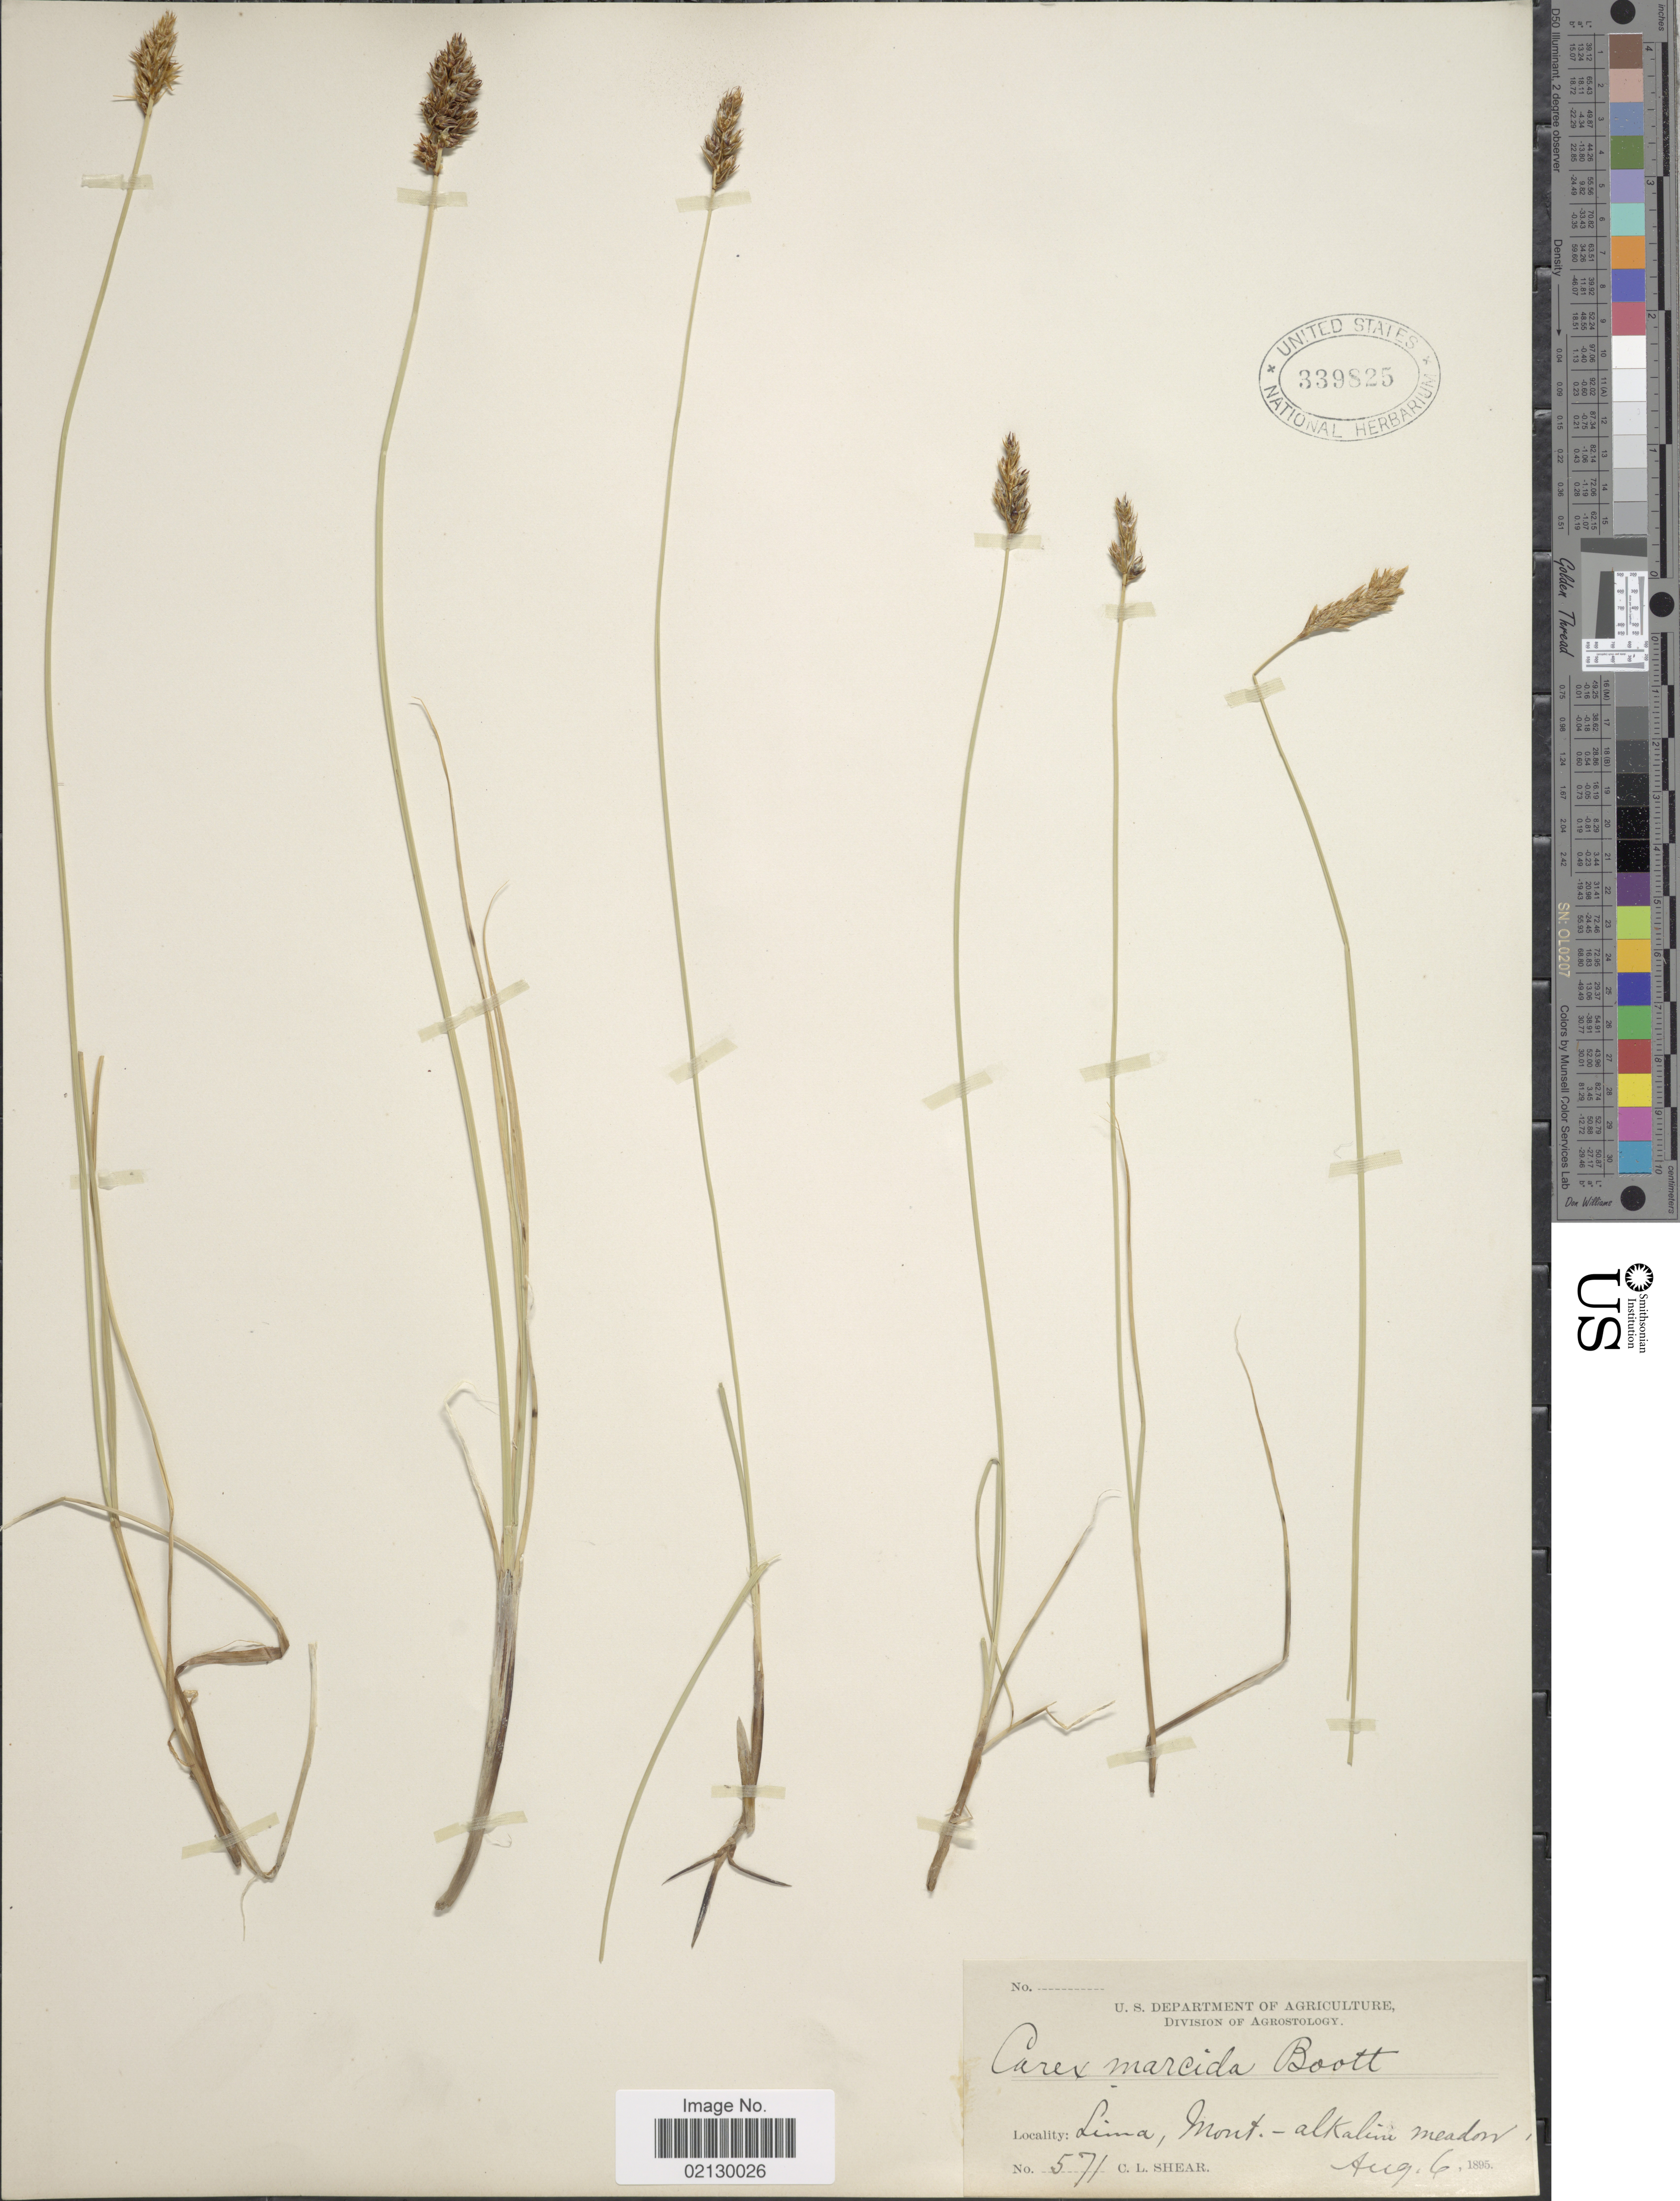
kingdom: Plantae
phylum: Tracheophyta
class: Liliopsida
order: Poales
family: Cyperaceae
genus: Carex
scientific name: Carex praegracilis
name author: W. Boott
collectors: C. L. Shear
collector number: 571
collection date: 1895-08-06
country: United States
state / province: Montana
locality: Lima, Alkaline meadow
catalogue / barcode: US 339825